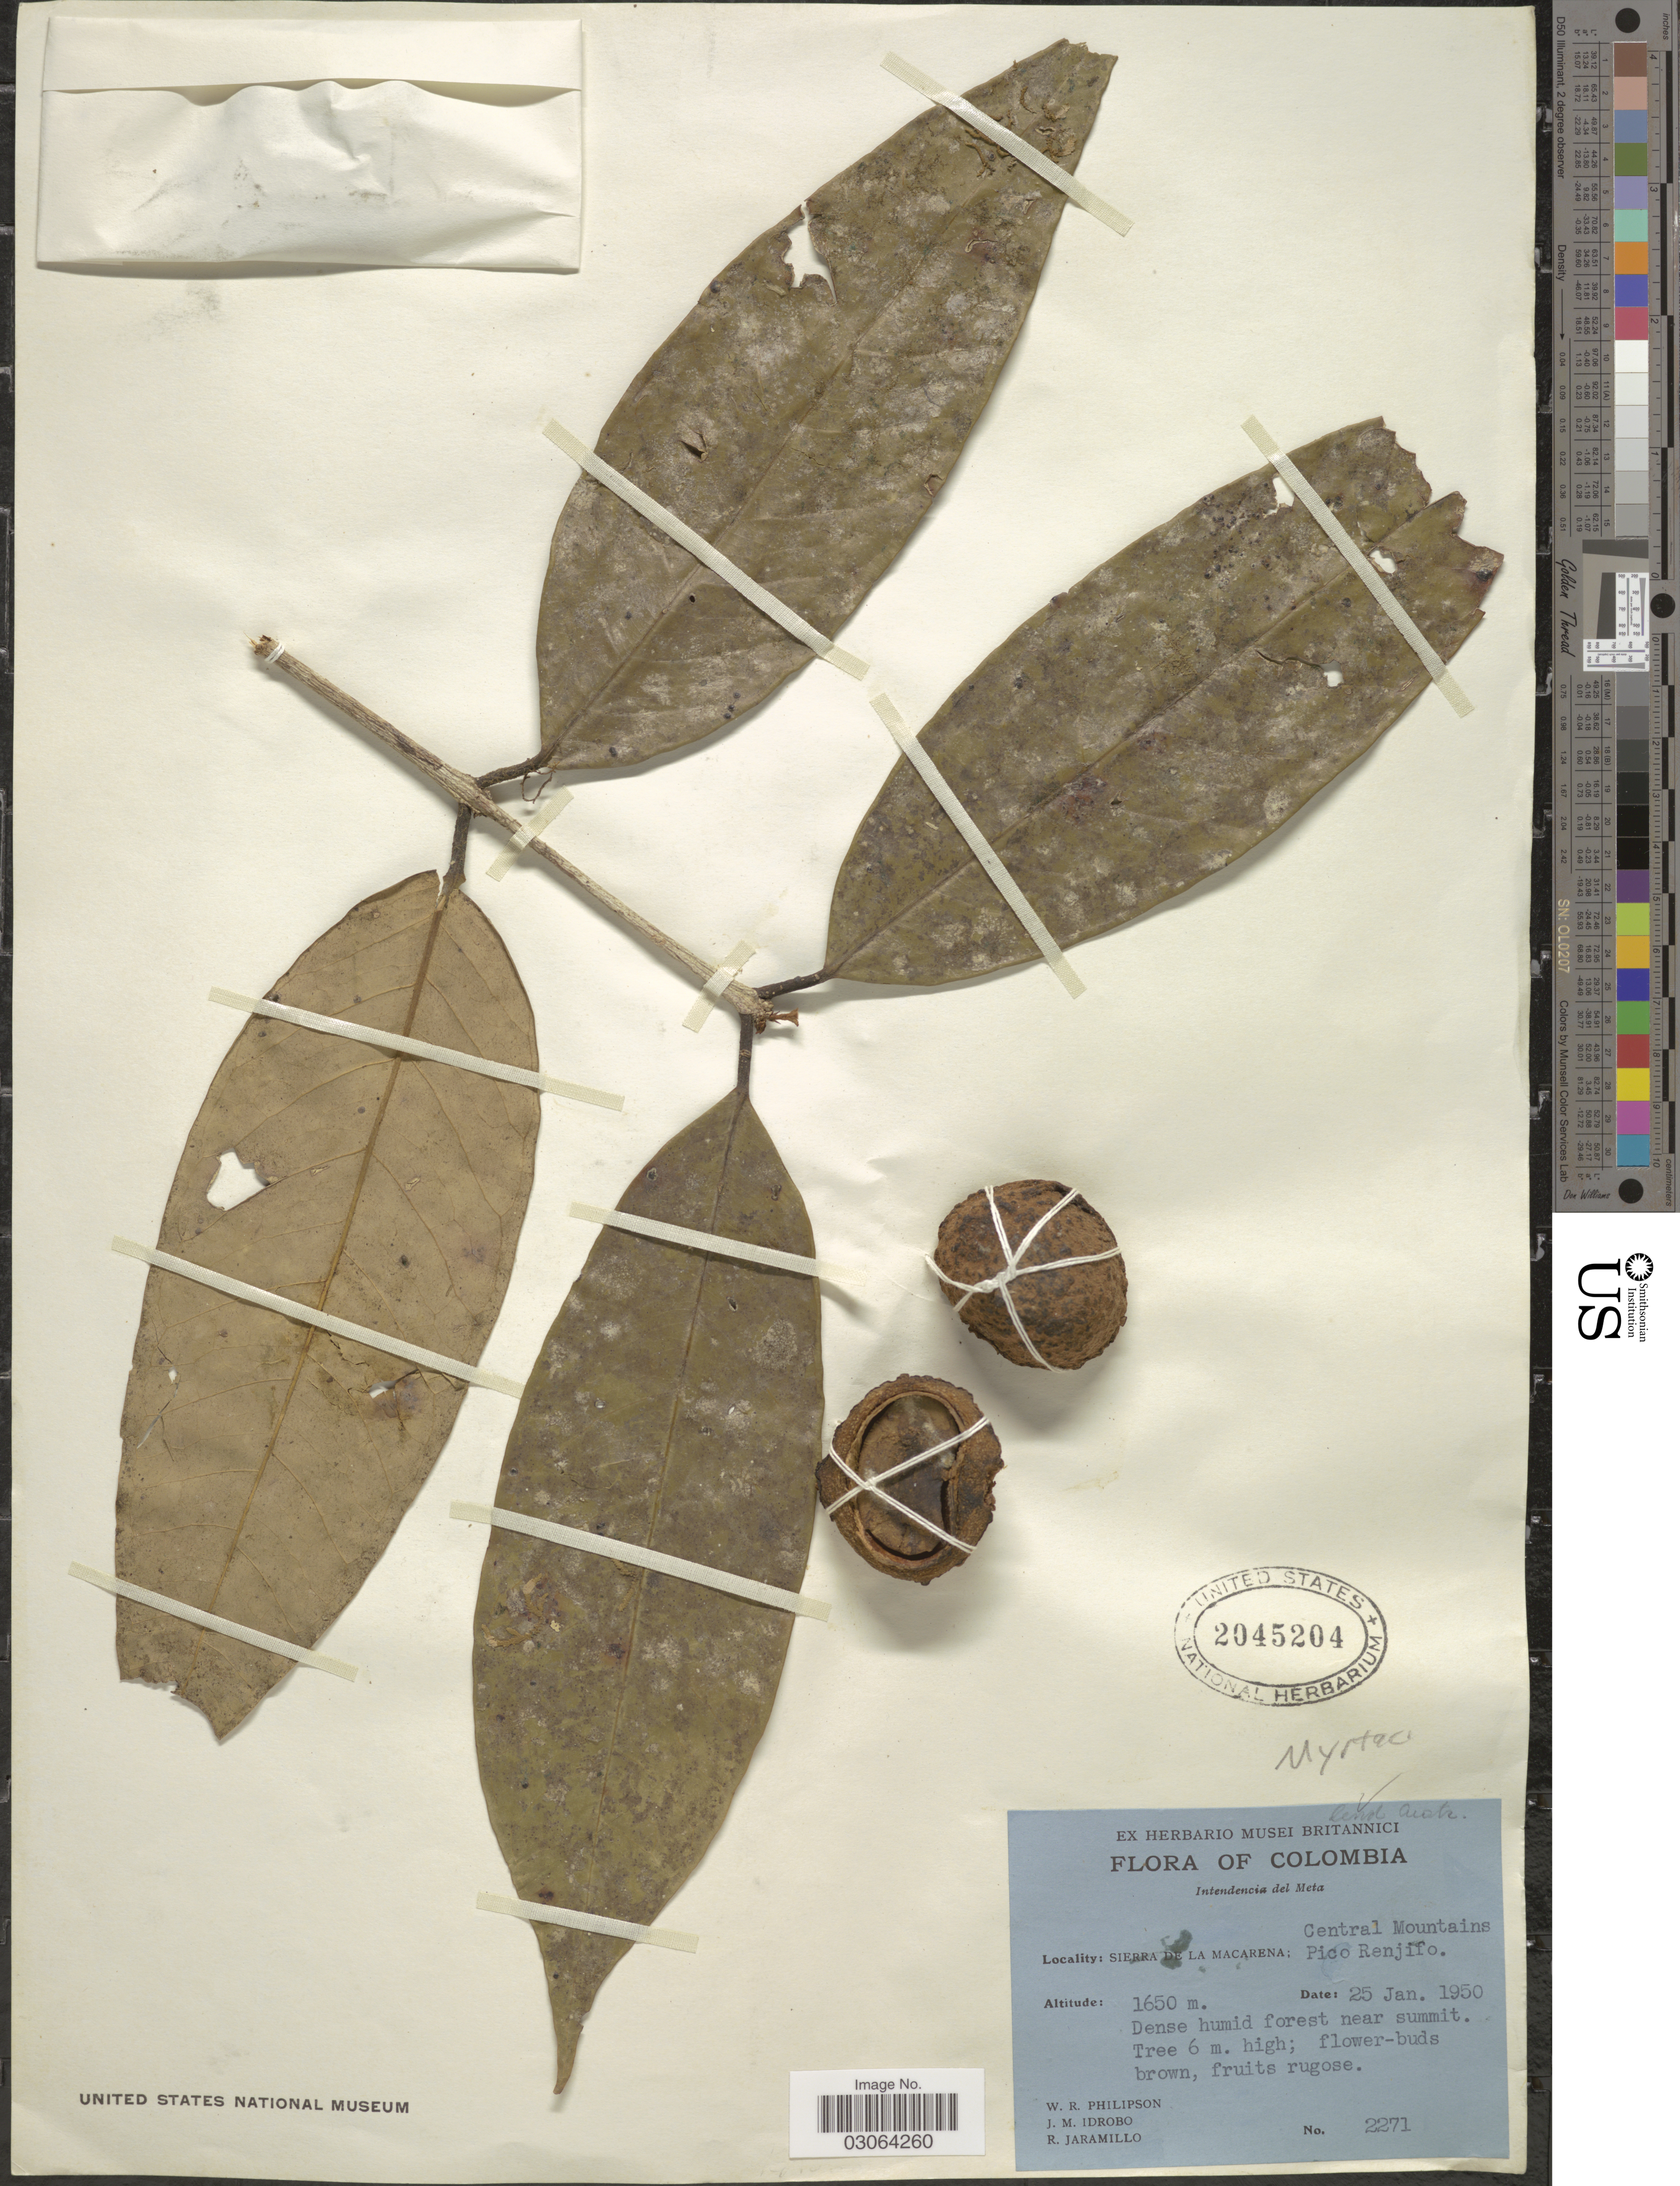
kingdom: Plantae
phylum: Tracheophyta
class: Magnoliopsida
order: Myrtales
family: Myrtaceae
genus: Eugenia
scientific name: Eugenia sp.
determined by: Parra-O, Carlos A., Instituto de Ciencias Naturales - Universidad Nacional de Colombia (COLOMBIA)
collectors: W. R. Philipson, J. M. Idrobo & R. Jaramillo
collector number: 2271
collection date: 1950-01-25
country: Colombia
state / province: Meta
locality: Intendencia del Meta, Sierra De La Macarena: Central Mountains, Pico Renjifo.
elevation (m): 1650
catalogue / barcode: US 2045204